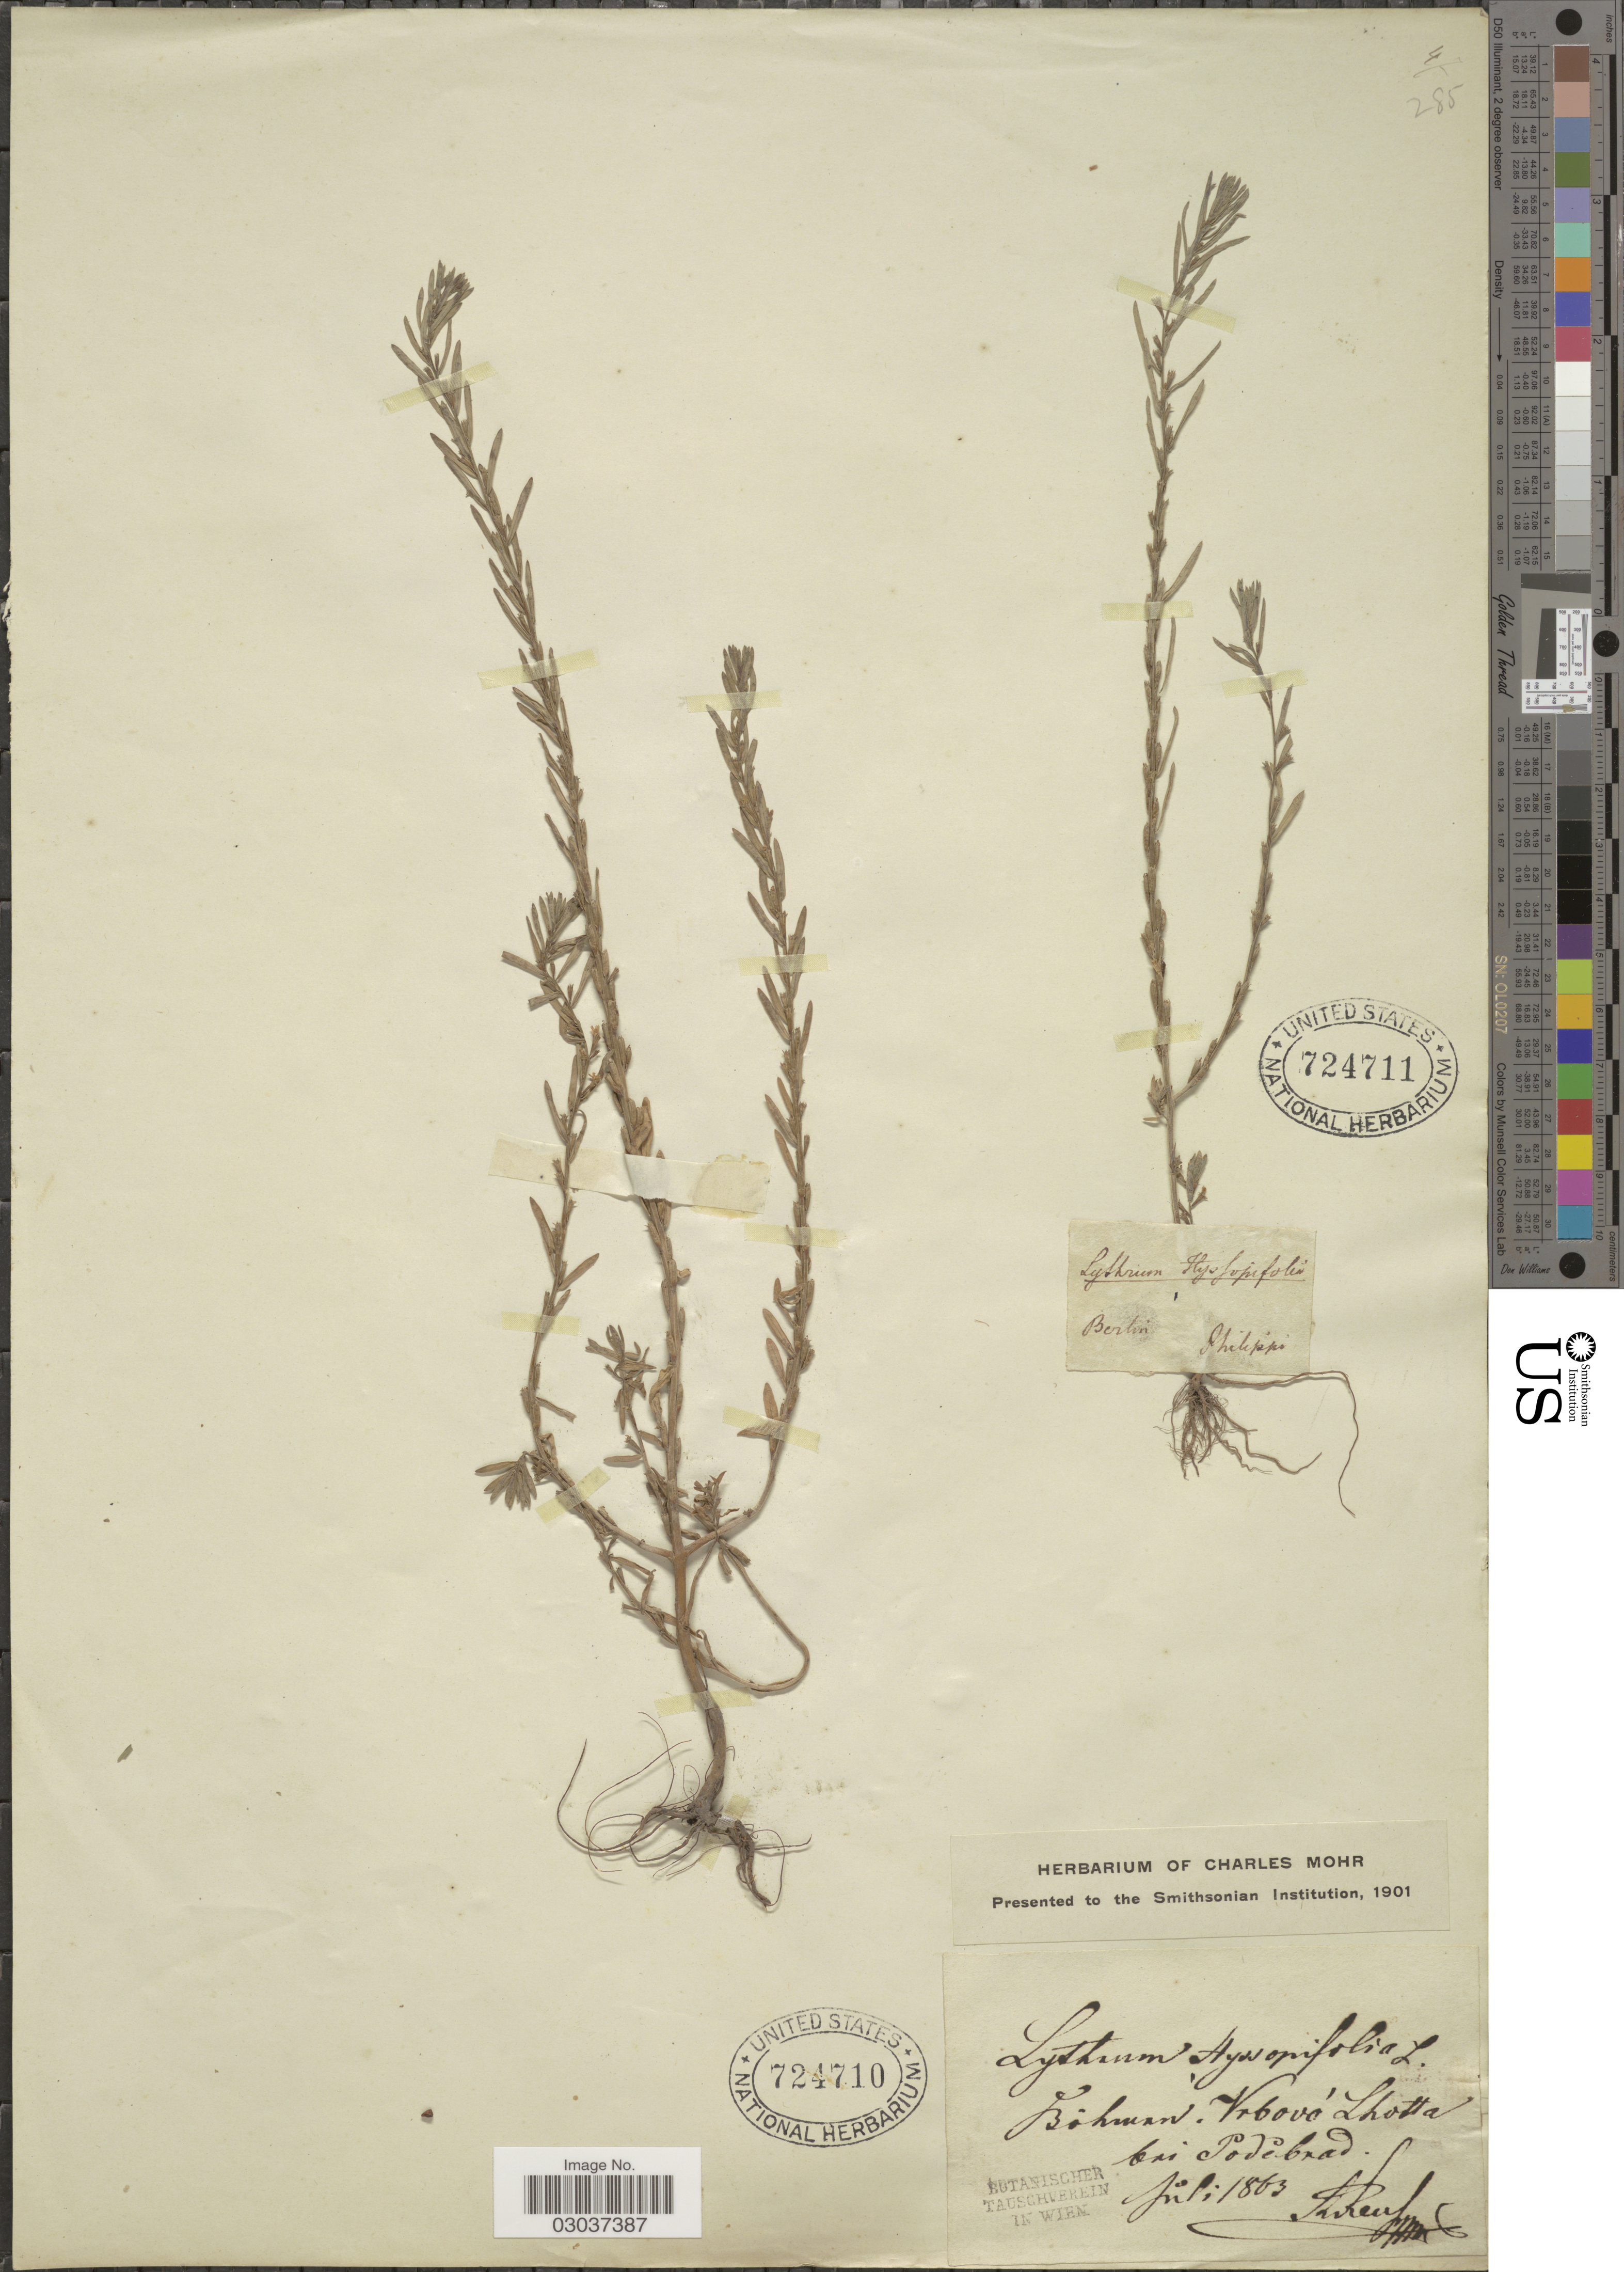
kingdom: Plantae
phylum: Tracheophyta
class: Magnoliopsida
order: Myrtales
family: Lythraceae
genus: Lythrum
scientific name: Lythrum hyssopifolia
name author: L.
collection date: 1863-07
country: Czechia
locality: Böhman. Vrbovà Lhotta bei Podebrad.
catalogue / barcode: US 724710